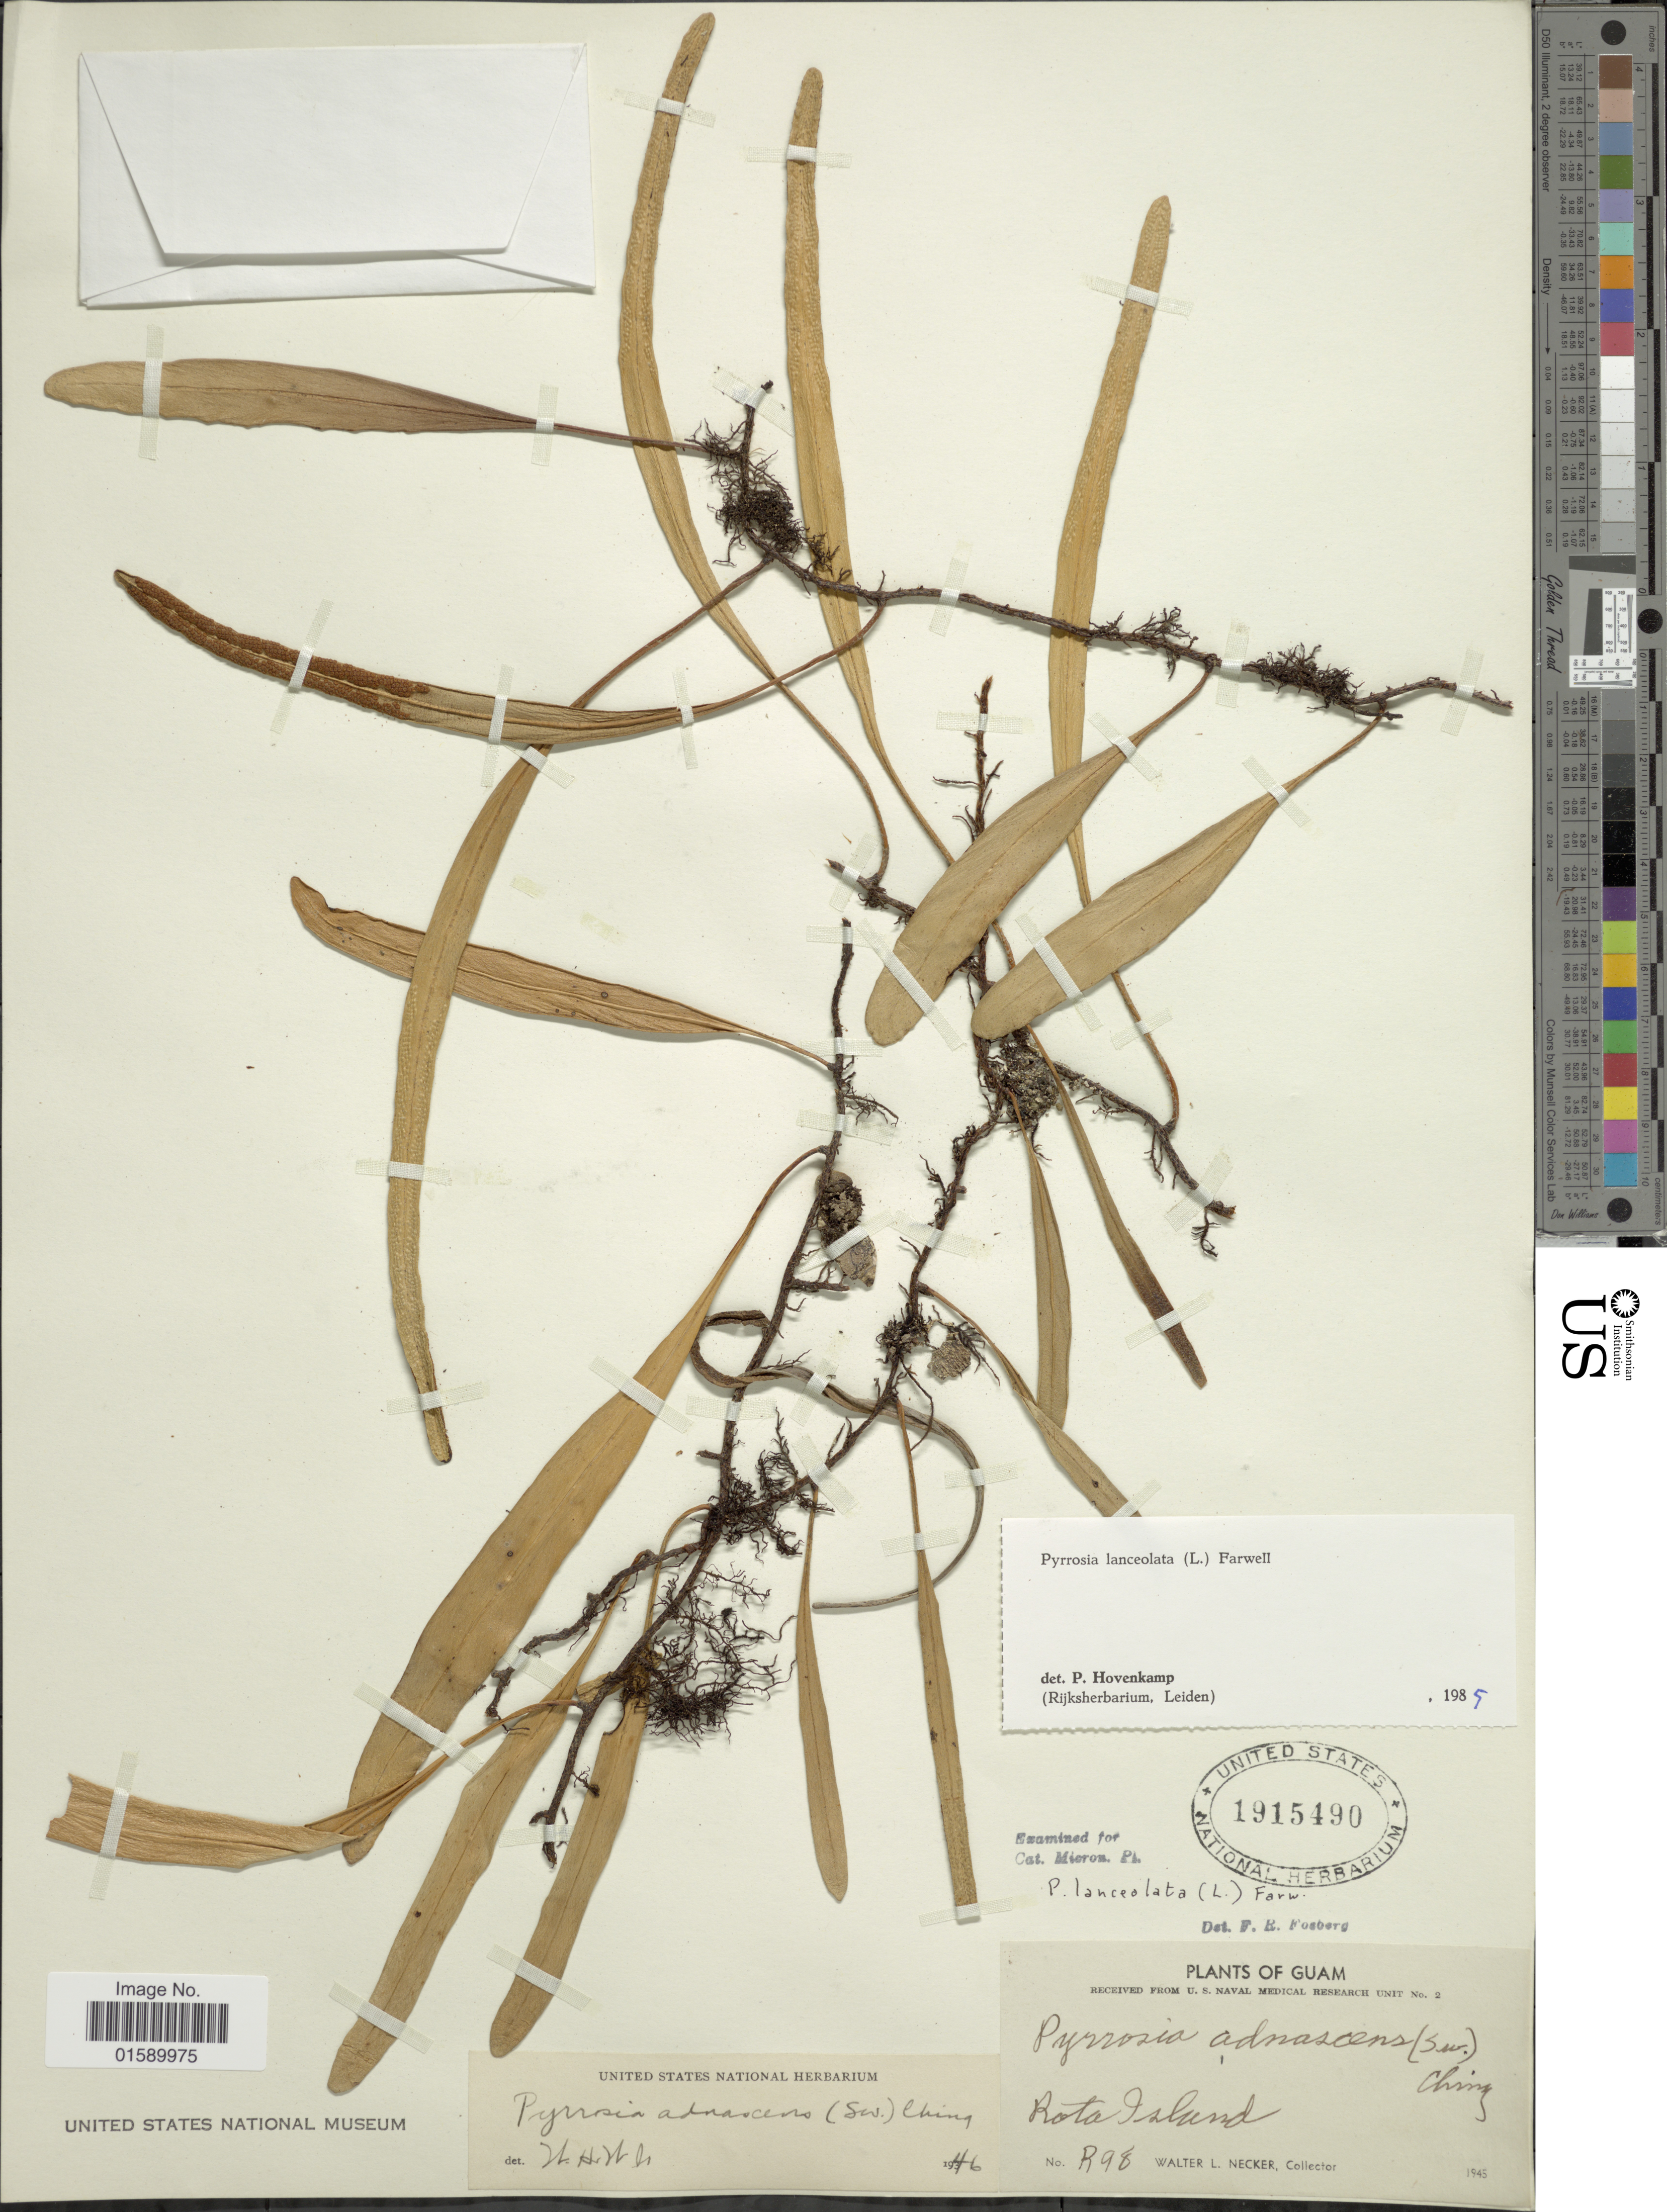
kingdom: Plantae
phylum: Tracheophyta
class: Polypodiopsida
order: Polypodiales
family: Polypodiaceae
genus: Pyrrosia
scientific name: Pyrrosia lanceolata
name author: (L.) Farw.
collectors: W. L. Necker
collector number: R98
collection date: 1945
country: Northern Mariana Islands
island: Rota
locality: Rota Island.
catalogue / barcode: US 1915490